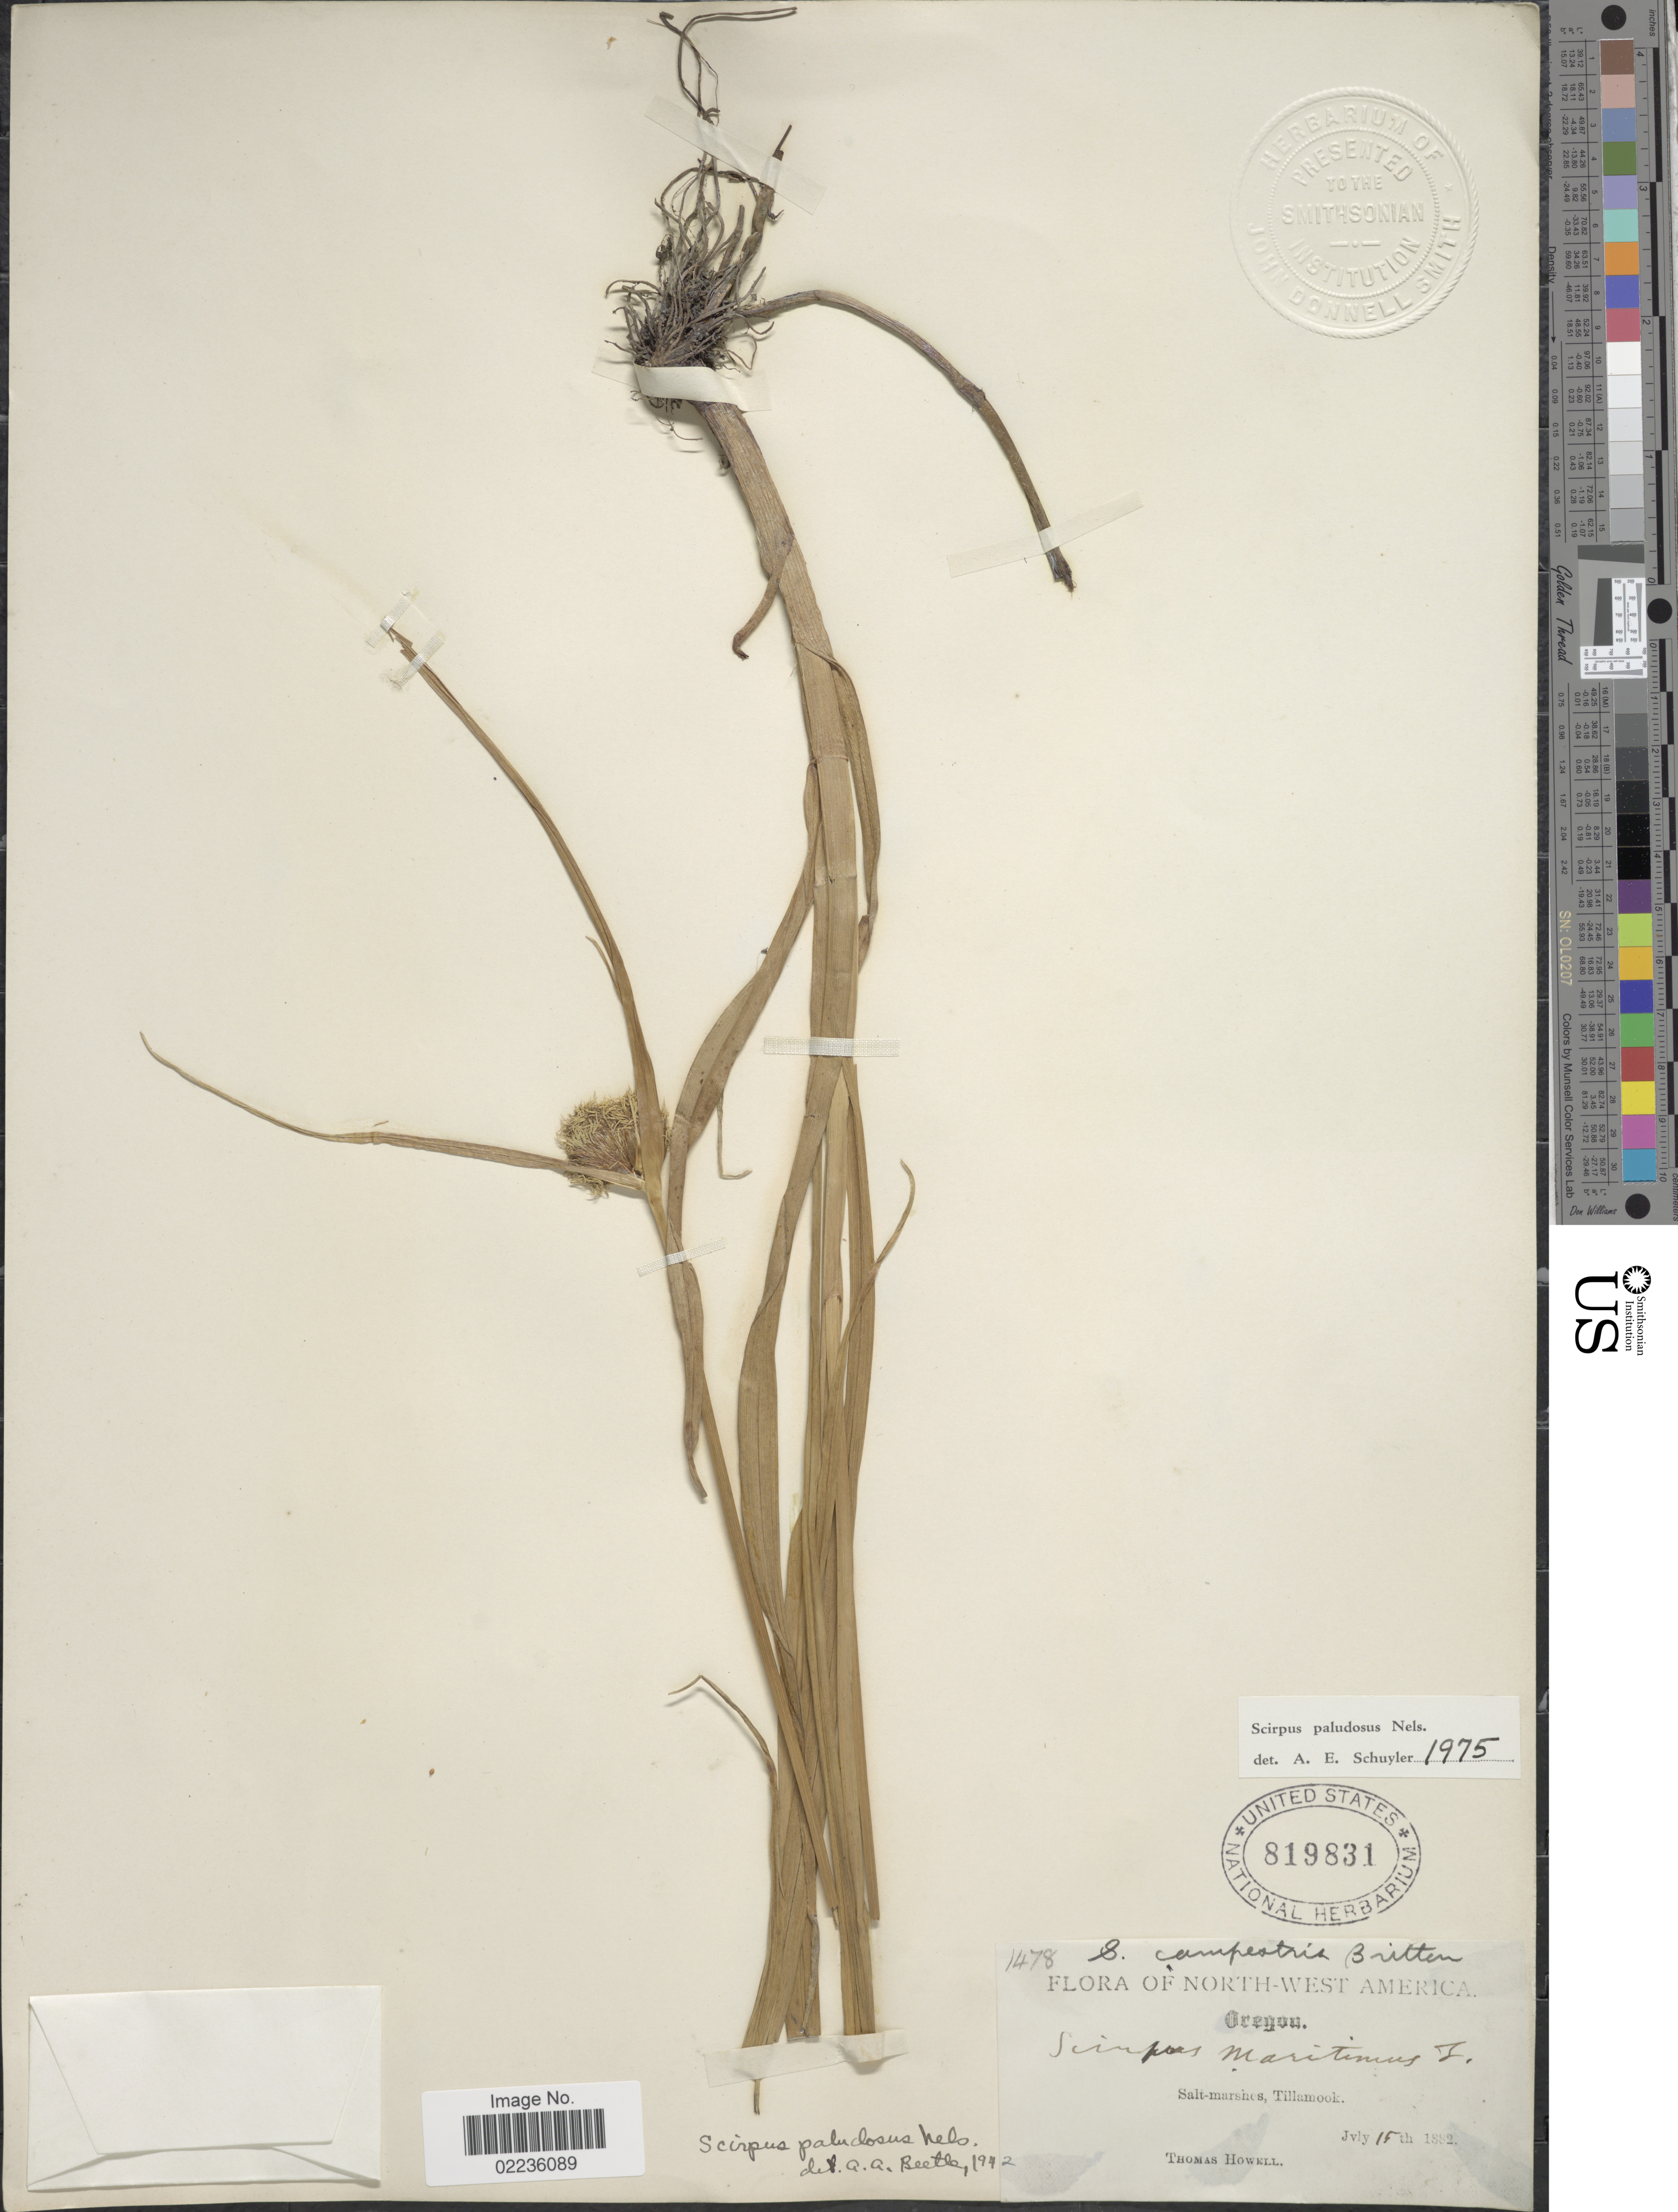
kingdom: Plantae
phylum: Tracheophyta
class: Liliopsida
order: Poales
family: Cyperaceae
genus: Bolboschoenus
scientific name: Bolboschoenus maritimus subsp. paludosus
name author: (A. Nelson) T. Koyama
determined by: Strong, M. T., (US), Smithsonian Institution - National Museum of Natural History (UNITED STATES)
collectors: T. Howell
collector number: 1478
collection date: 1882-07-15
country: United States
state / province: Oregon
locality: North-West America. Salt-marshes, Tillamook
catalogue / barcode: US 819831